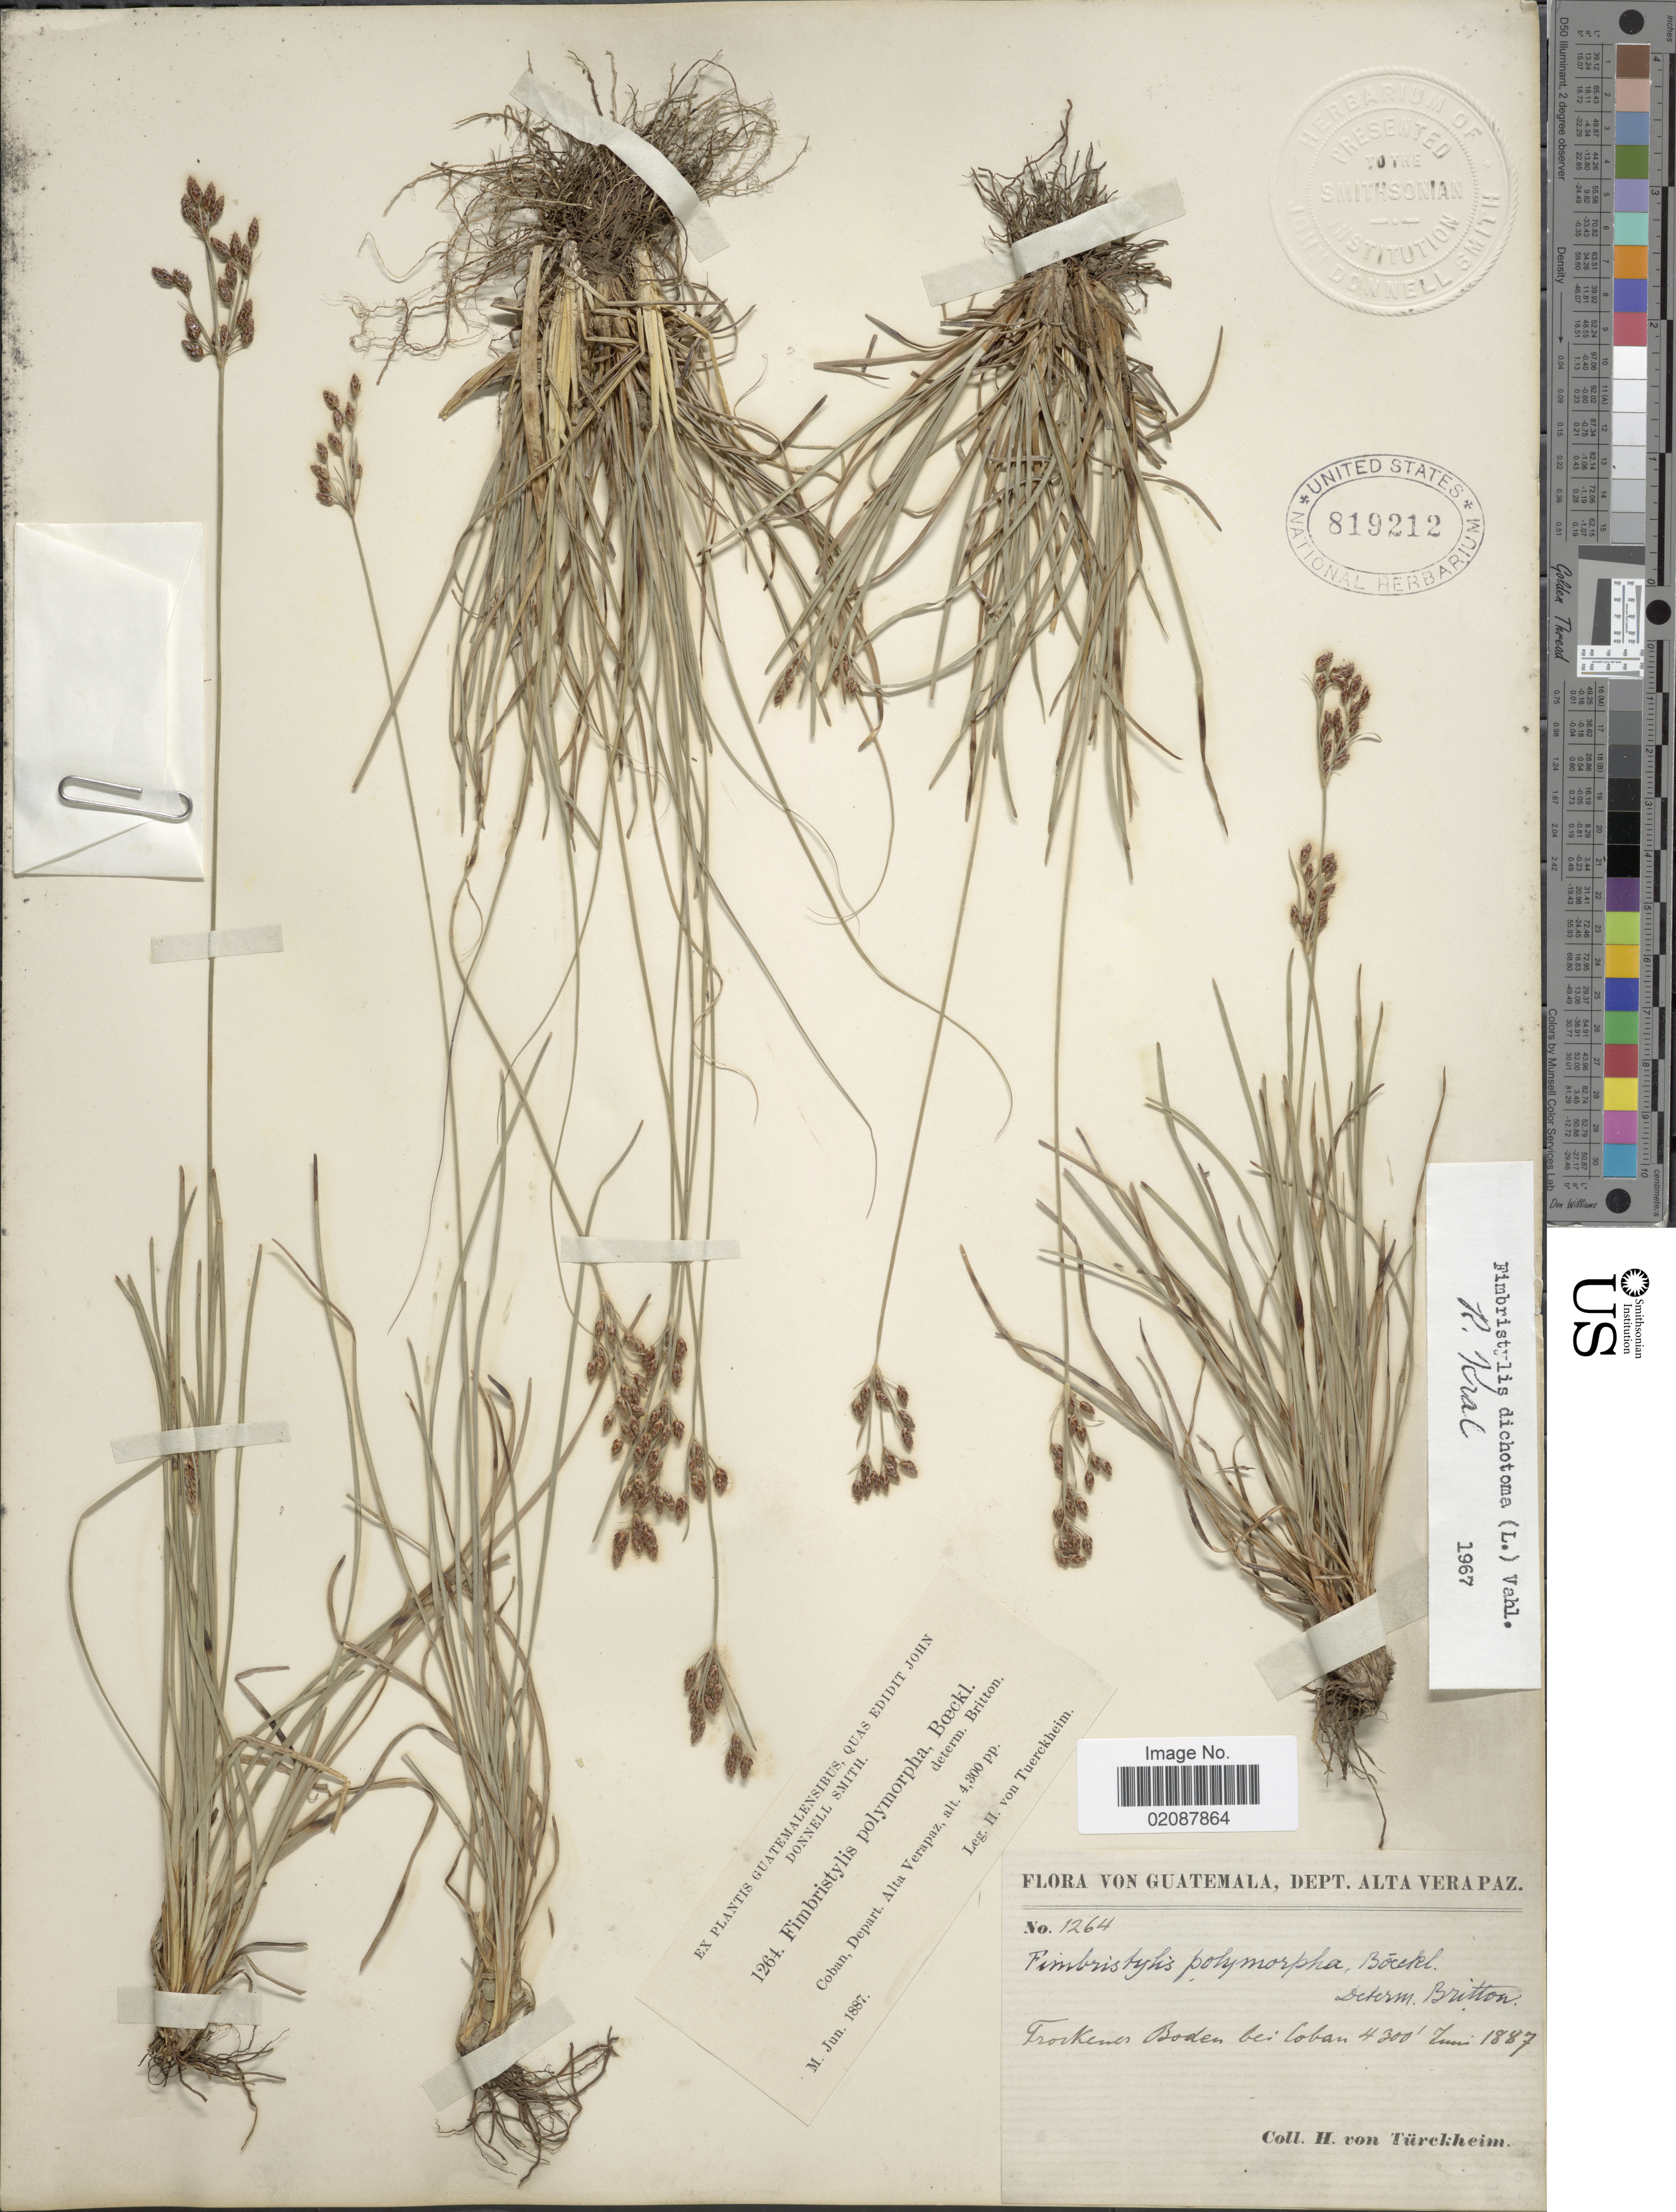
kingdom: Plantae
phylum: Tracheophyta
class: Liliopsida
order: Poales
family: Cyperaceae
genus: Fimbristylis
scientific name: Fimbristylis dichotoma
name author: (L.) Vahl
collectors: H. von Türckheim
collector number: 1264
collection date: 1887-06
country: Guatemala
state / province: Alta Verapaz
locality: Trockener Boden bei Coban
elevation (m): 1311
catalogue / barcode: US 819212